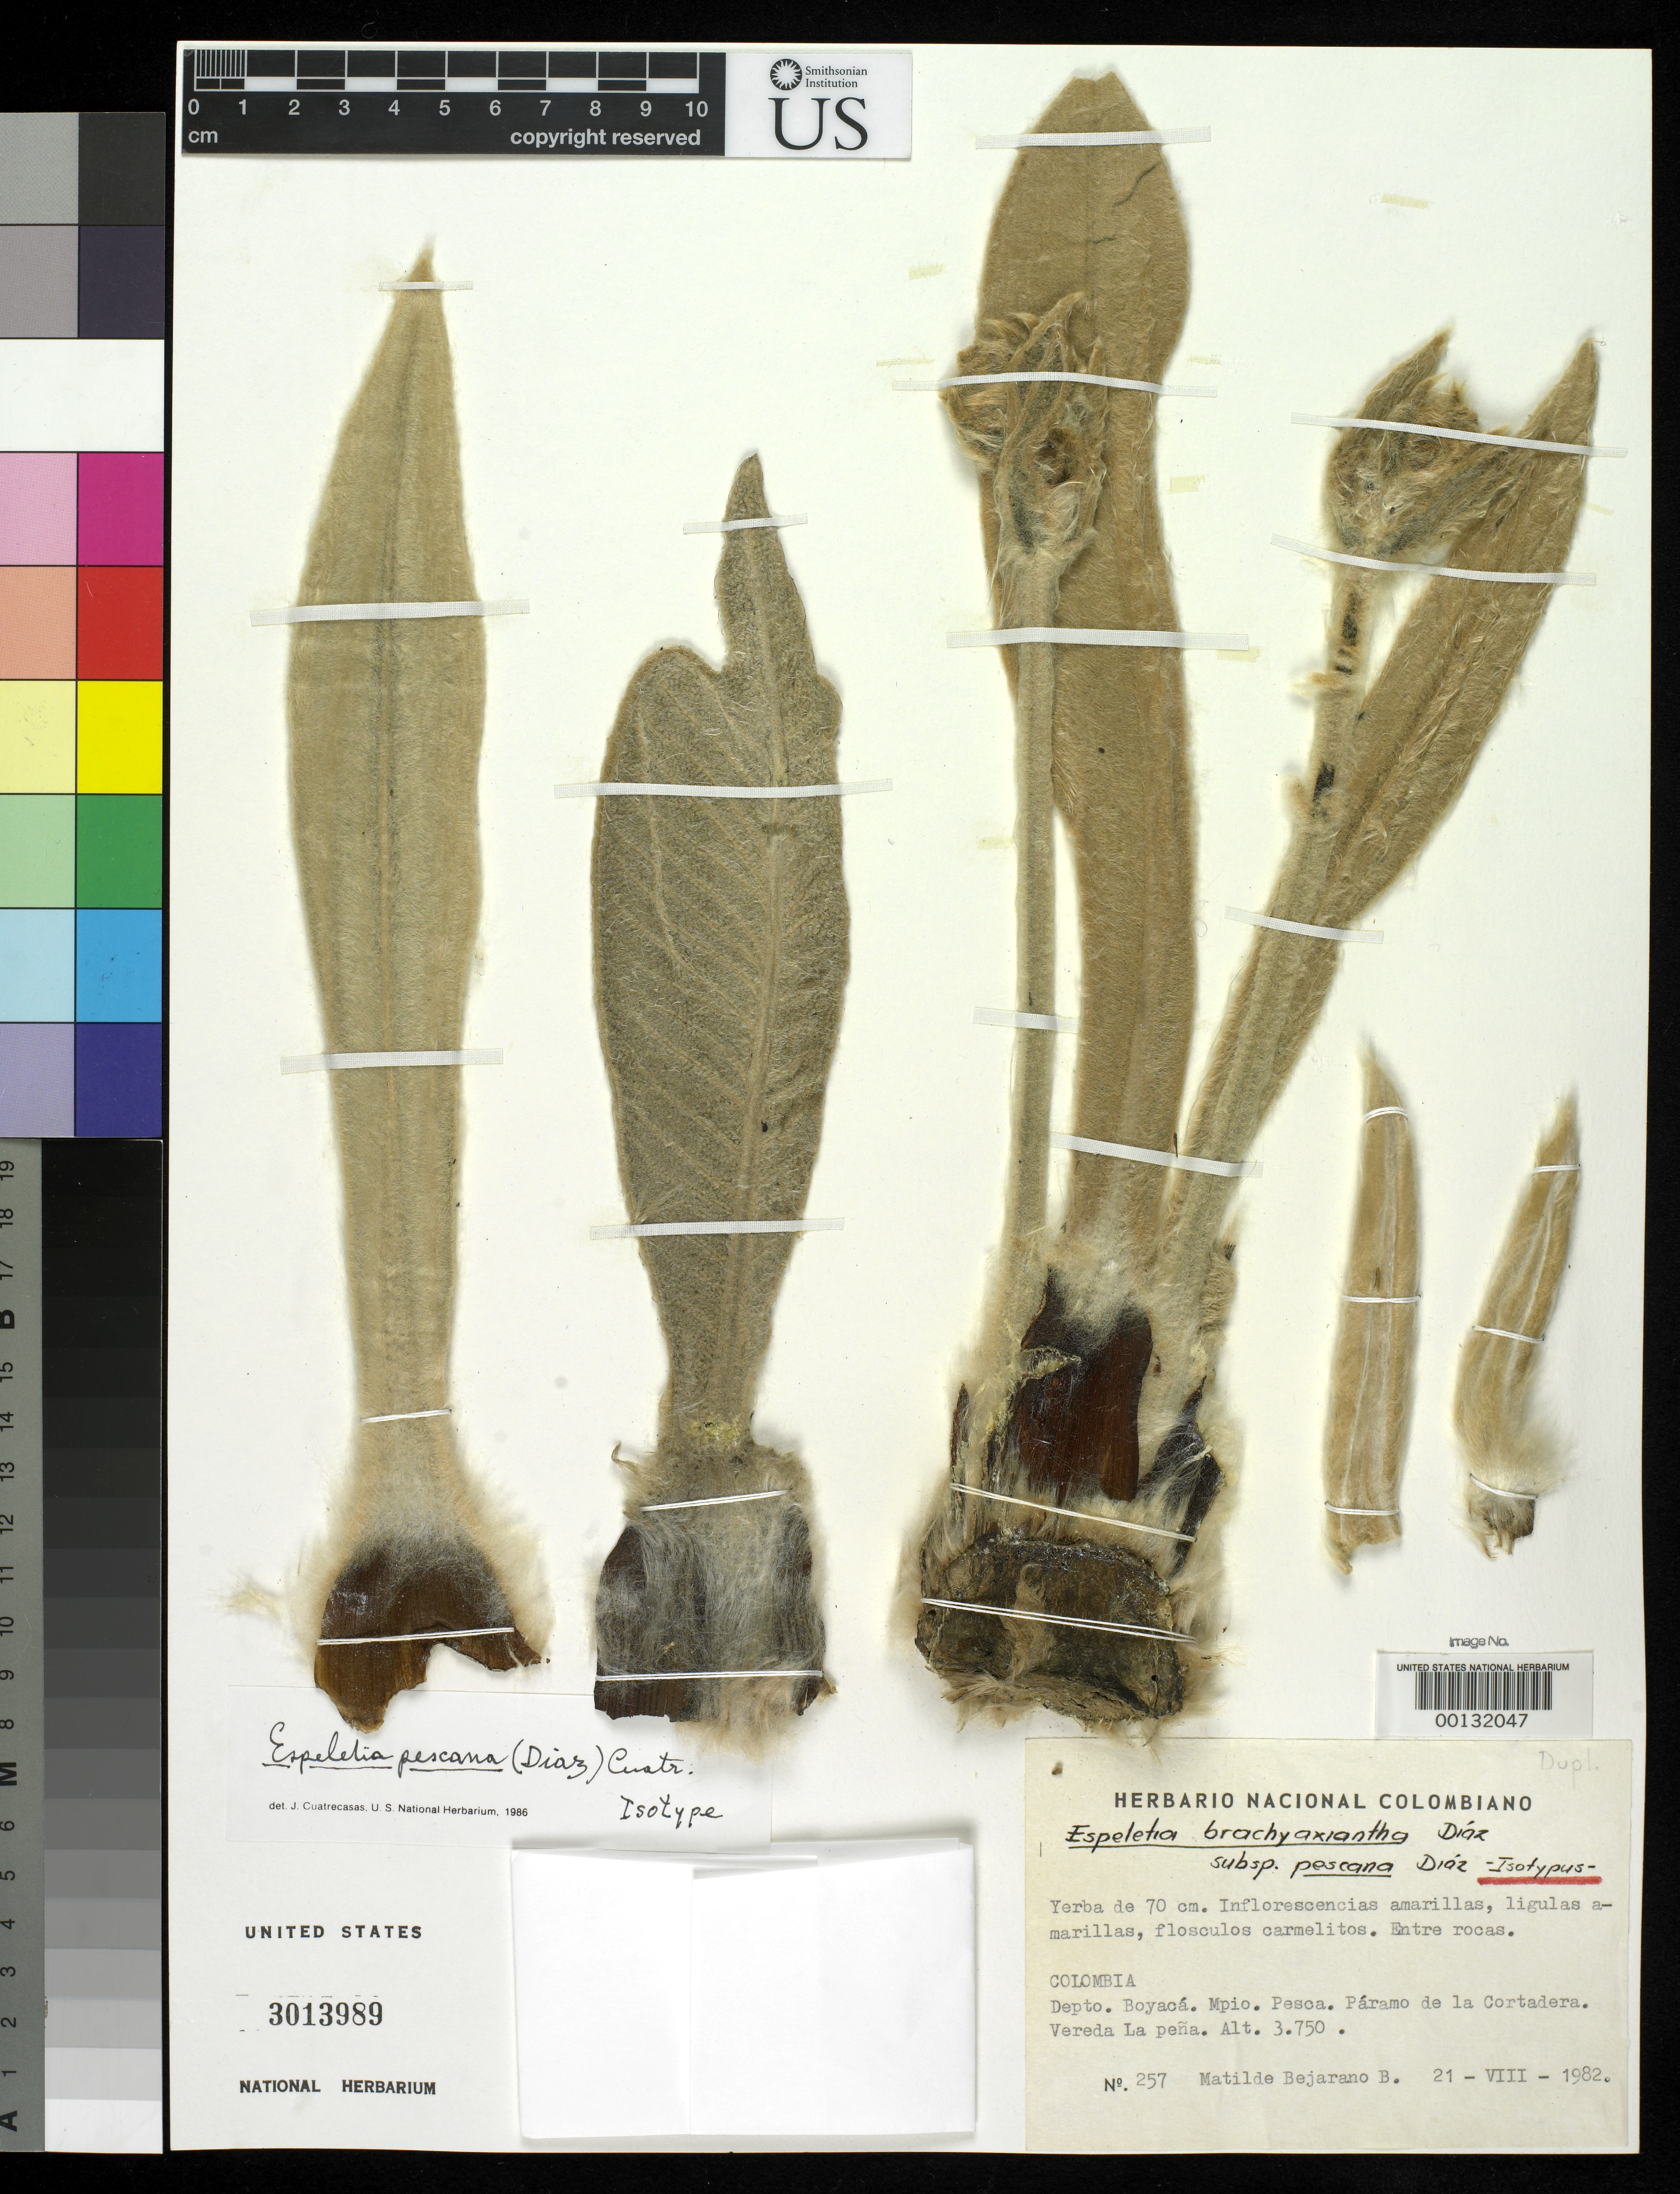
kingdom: Plantae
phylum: Tracheophyta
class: Magnoliopsida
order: Asterales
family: Asteraceae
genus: Espeletia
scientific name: Espeletia brachyaxiantha subsp. pescana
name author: S. Díaz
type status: Isotype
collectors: M. Bejarano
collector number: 257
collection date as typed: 21 Aug 1982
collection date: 1982-08-21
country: Colombia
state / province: Boyacá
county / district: Pesca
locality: Páramo de La Cortadera, Vereda La Pena.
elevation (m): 3750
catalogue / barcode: US 3013989